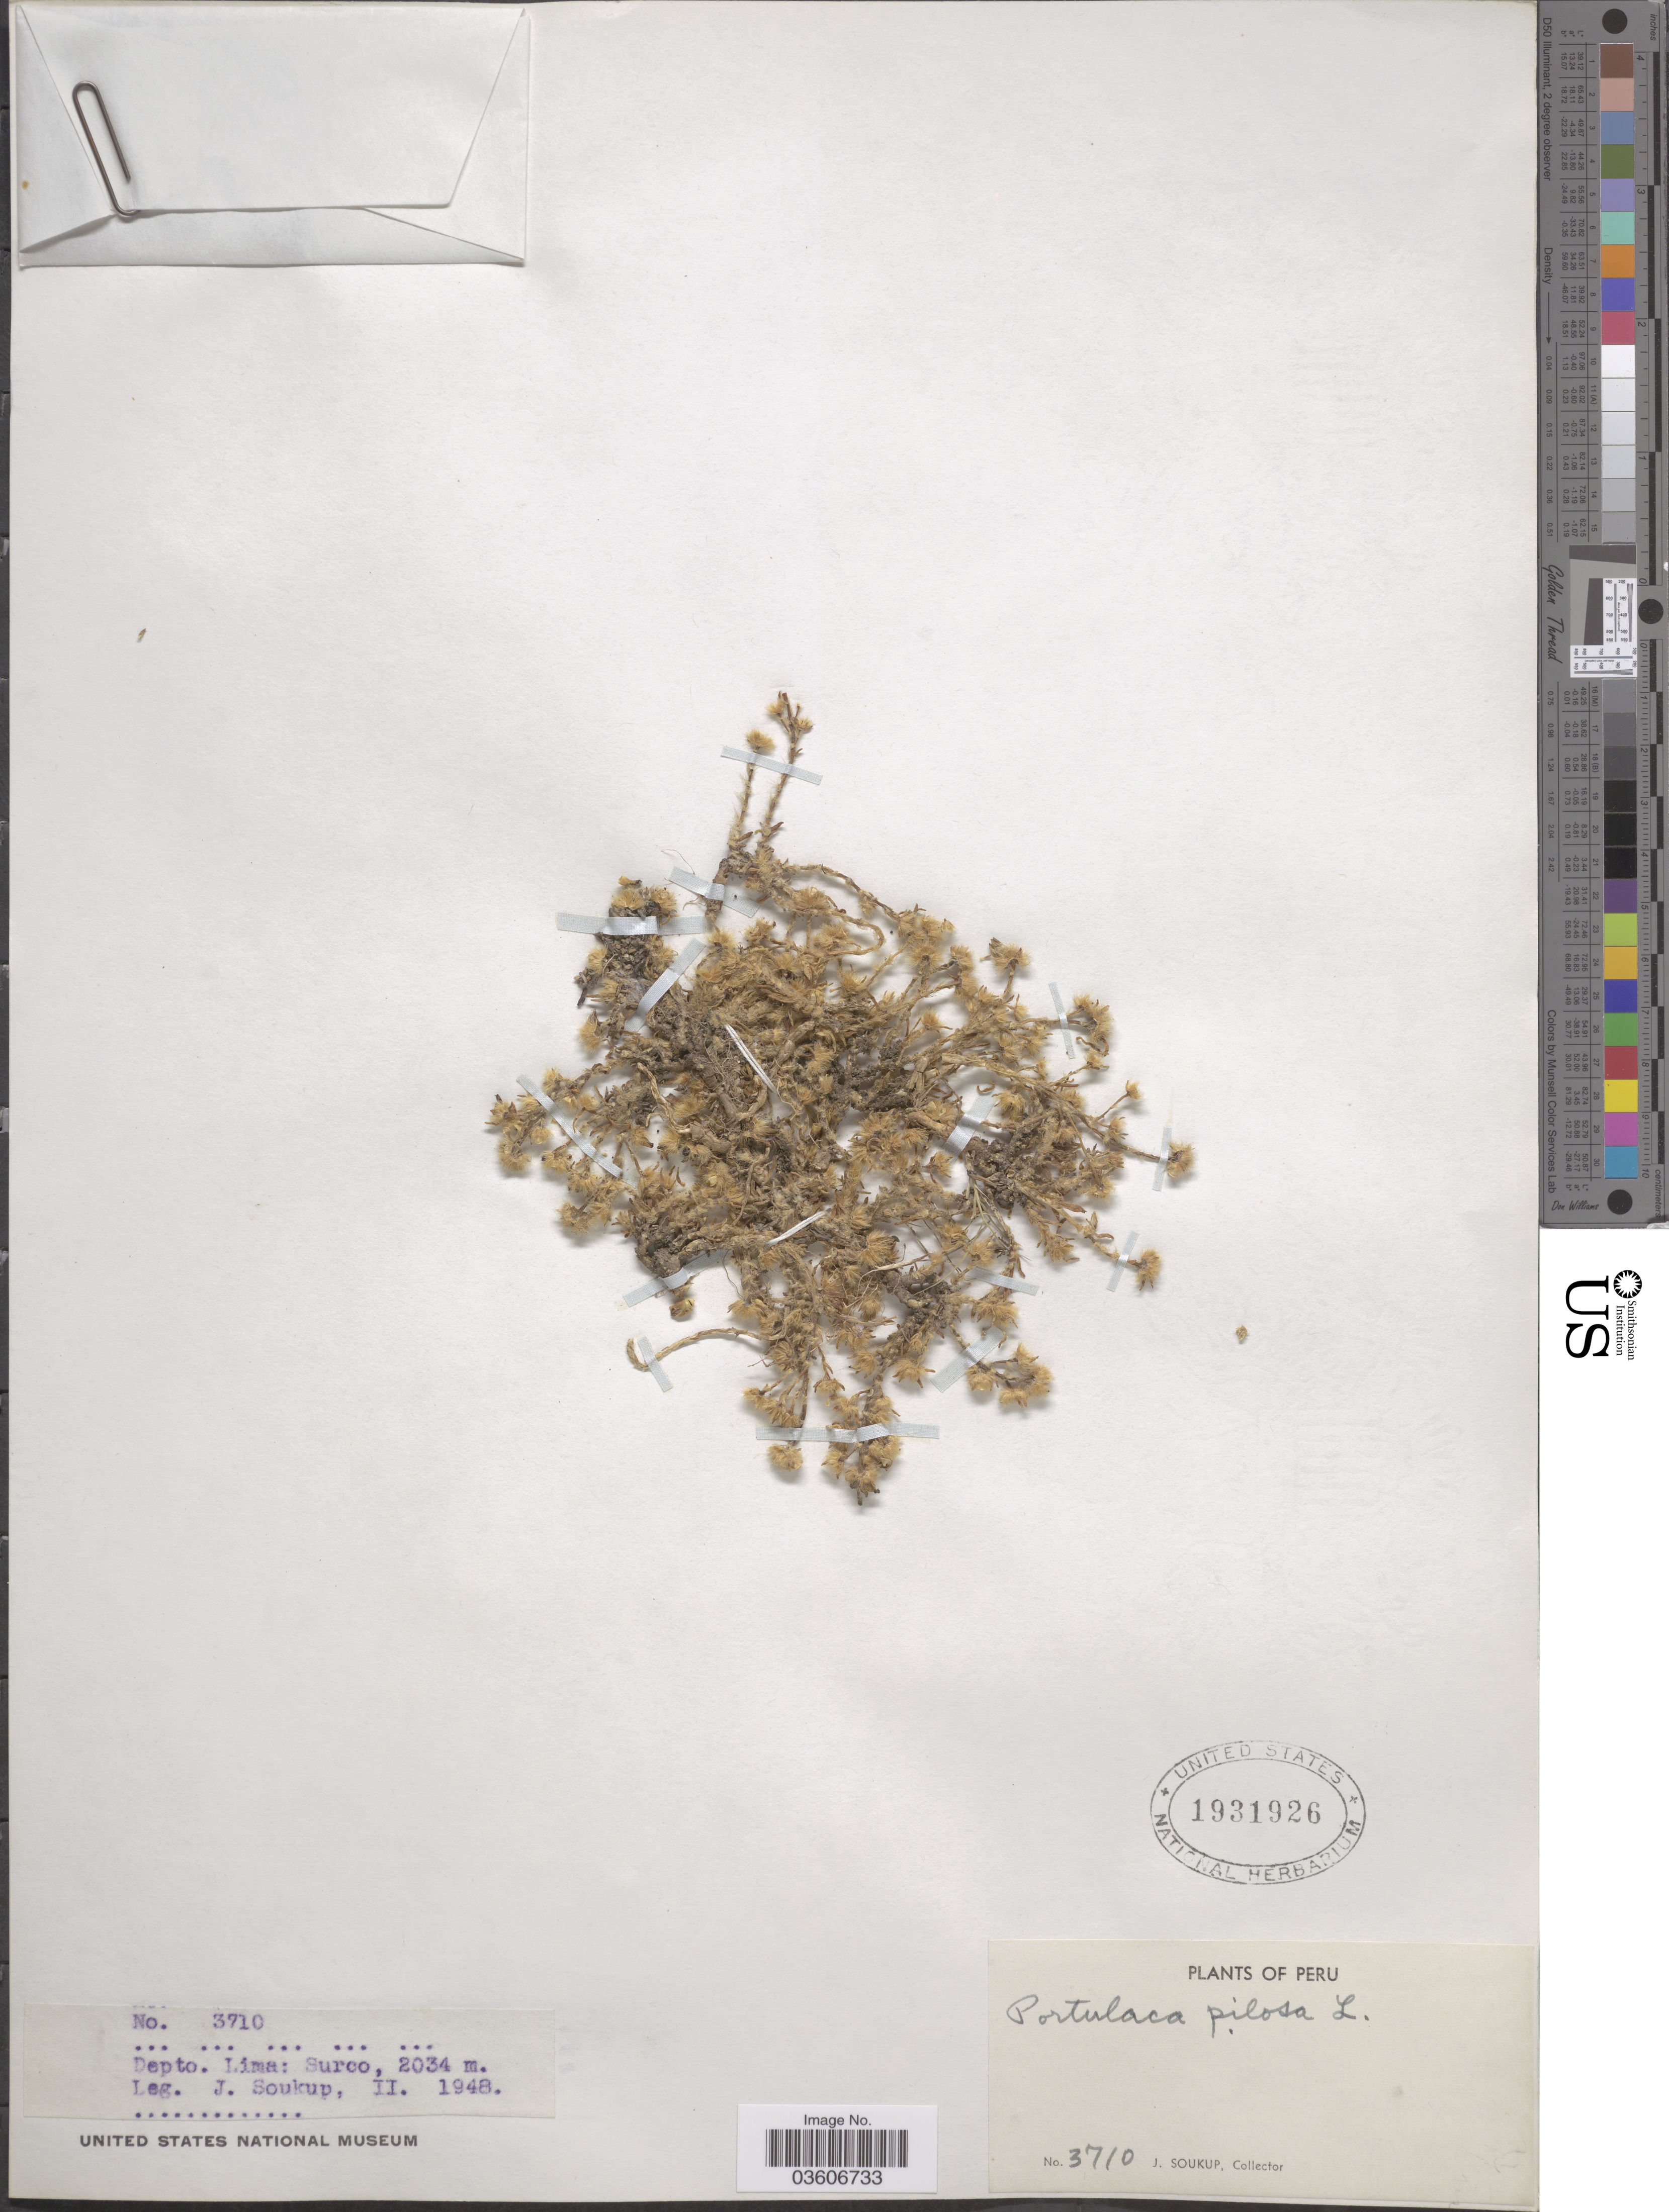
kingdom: Plantae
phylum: Tracheophyta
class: Magnoliopsida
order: Caryophyllales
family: Portulacaceae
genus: Portulaca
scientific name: Portulaca pilosa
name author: L.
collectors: J. Soukup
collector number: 3710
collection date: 1948-02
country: Peru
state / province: Lima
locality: Depto. Lima: Surco.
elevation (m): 2034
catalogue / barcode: US 1931926